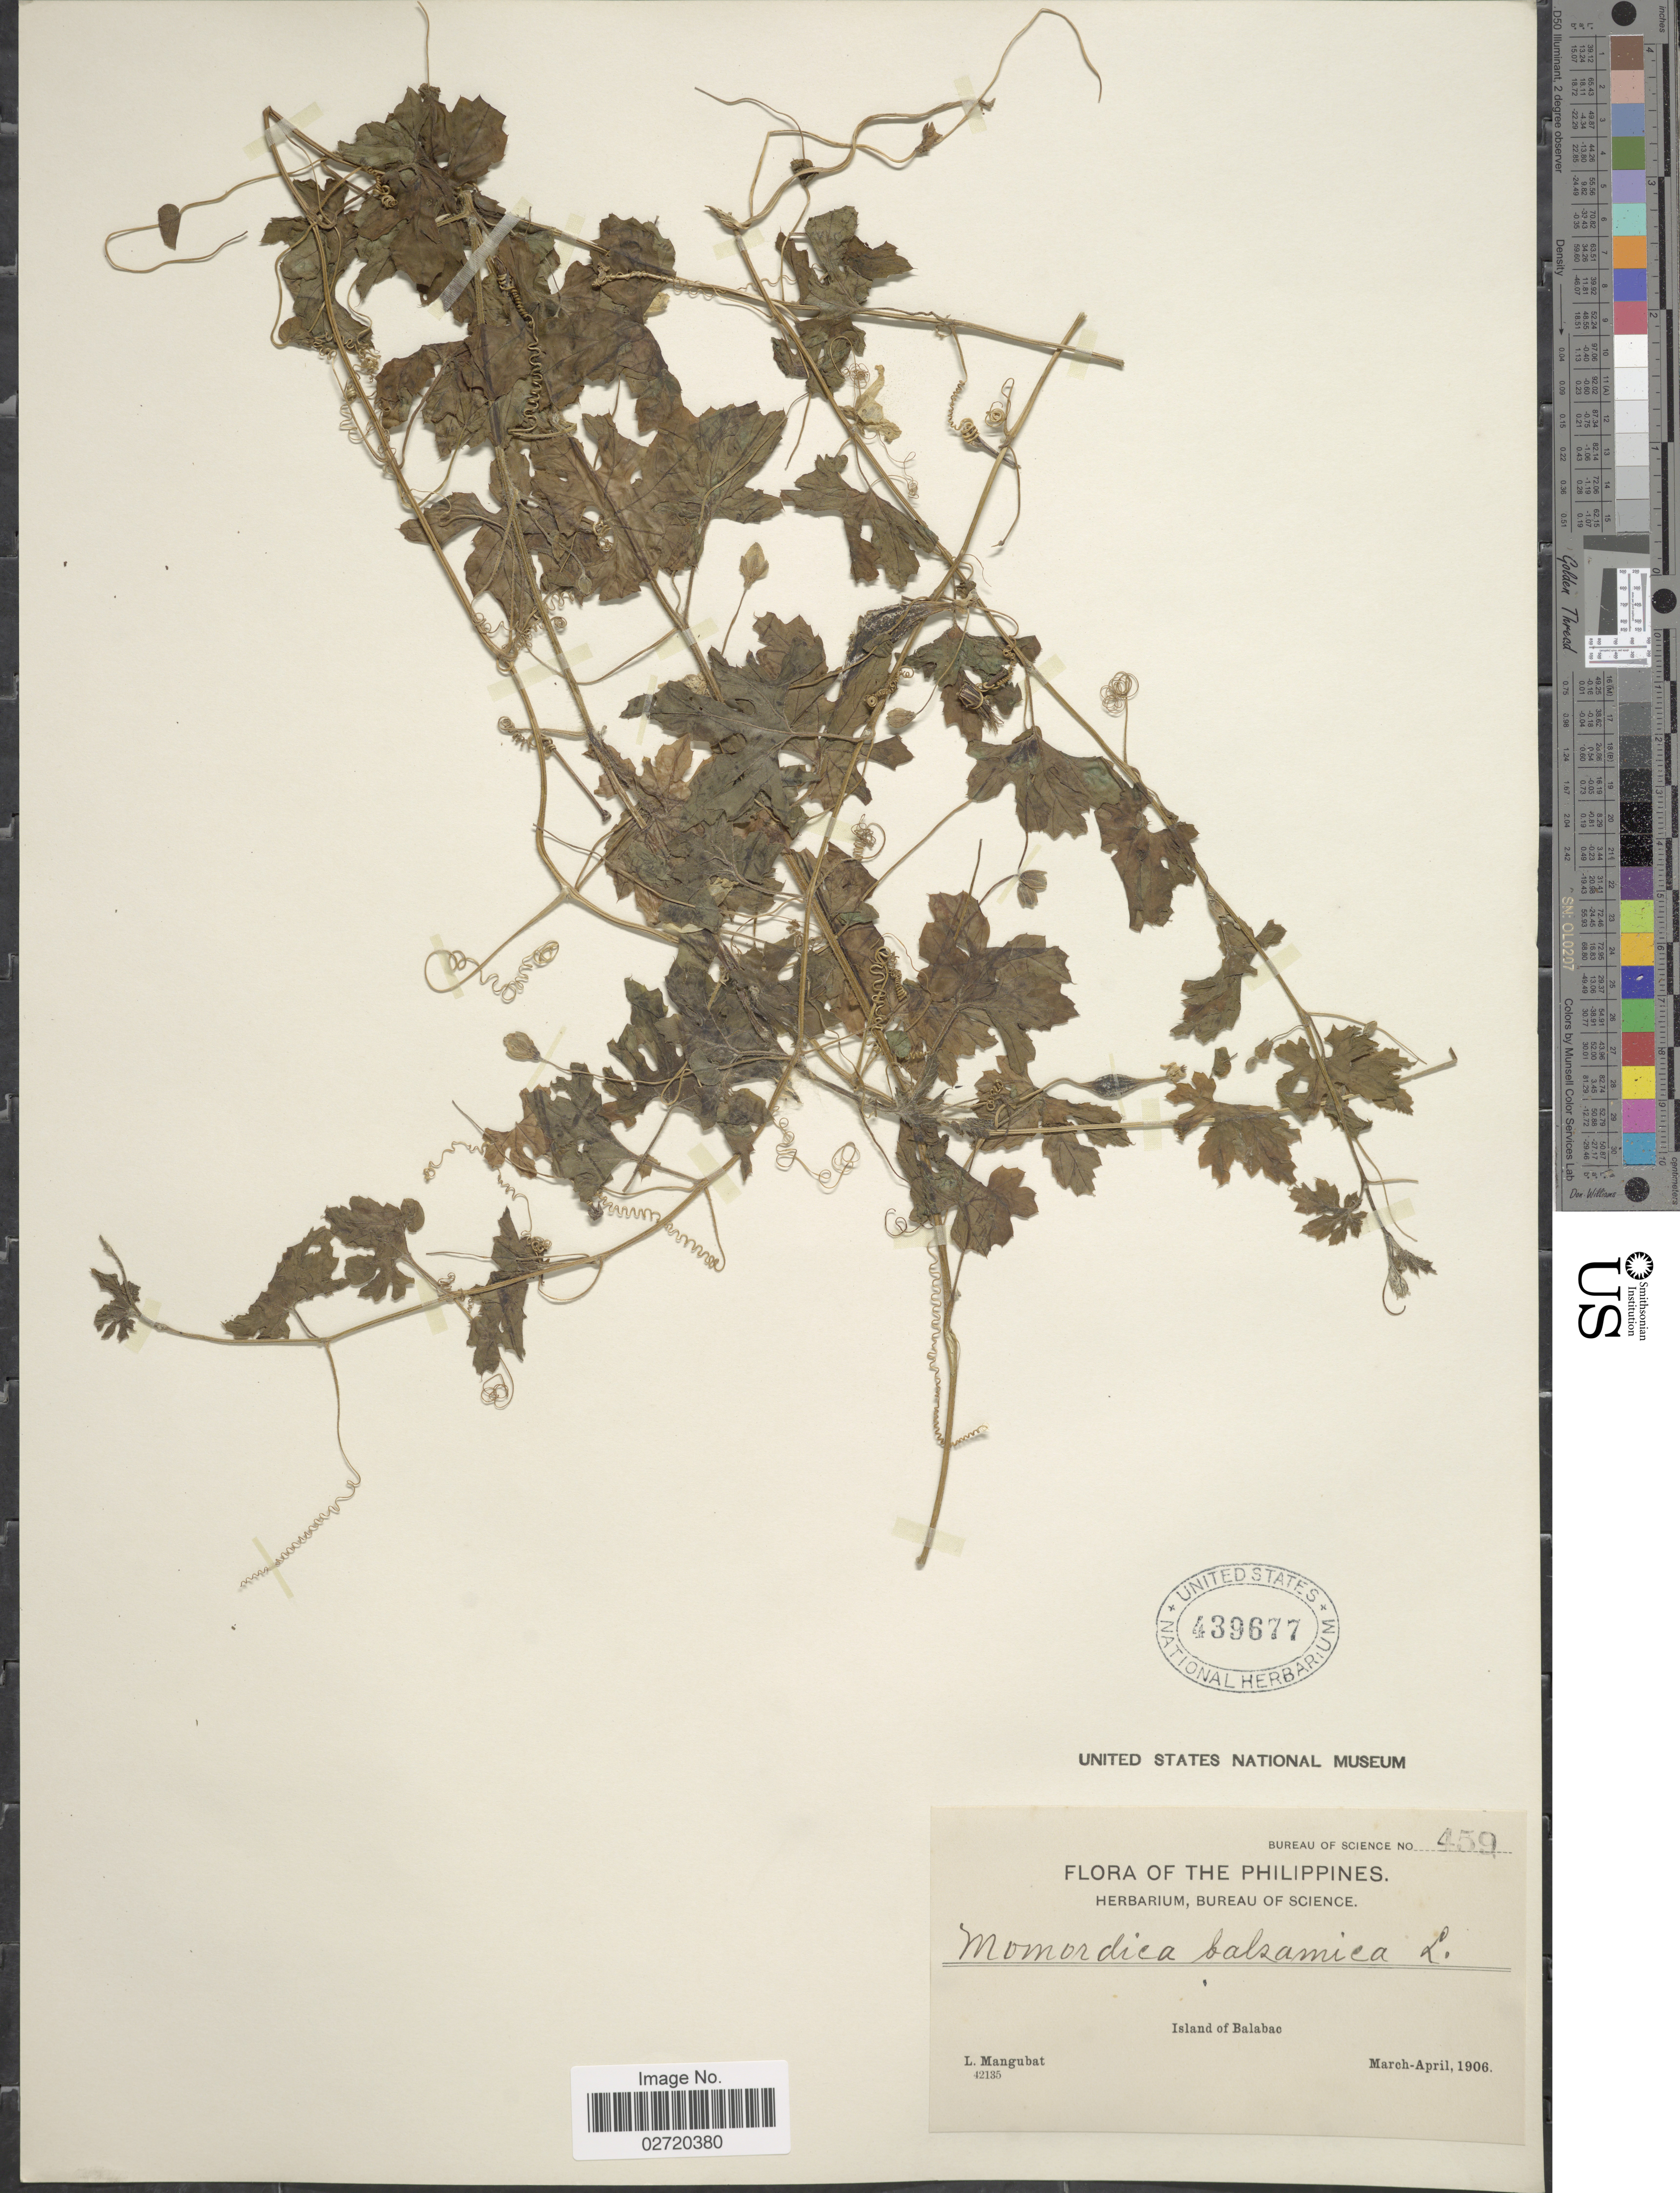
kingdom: Plantae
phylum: Tracheophyta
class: Magnoliopsida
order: Cucurbitales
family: Cucurbitaceae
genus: Momordica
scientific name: Momordica charantia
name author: L.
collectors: L. Mangubat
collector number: Bureau of Science 459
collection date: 1906-03/1906-04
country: Philippines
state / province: Mimaropa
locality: Island of Balabac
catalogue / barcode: US 439677